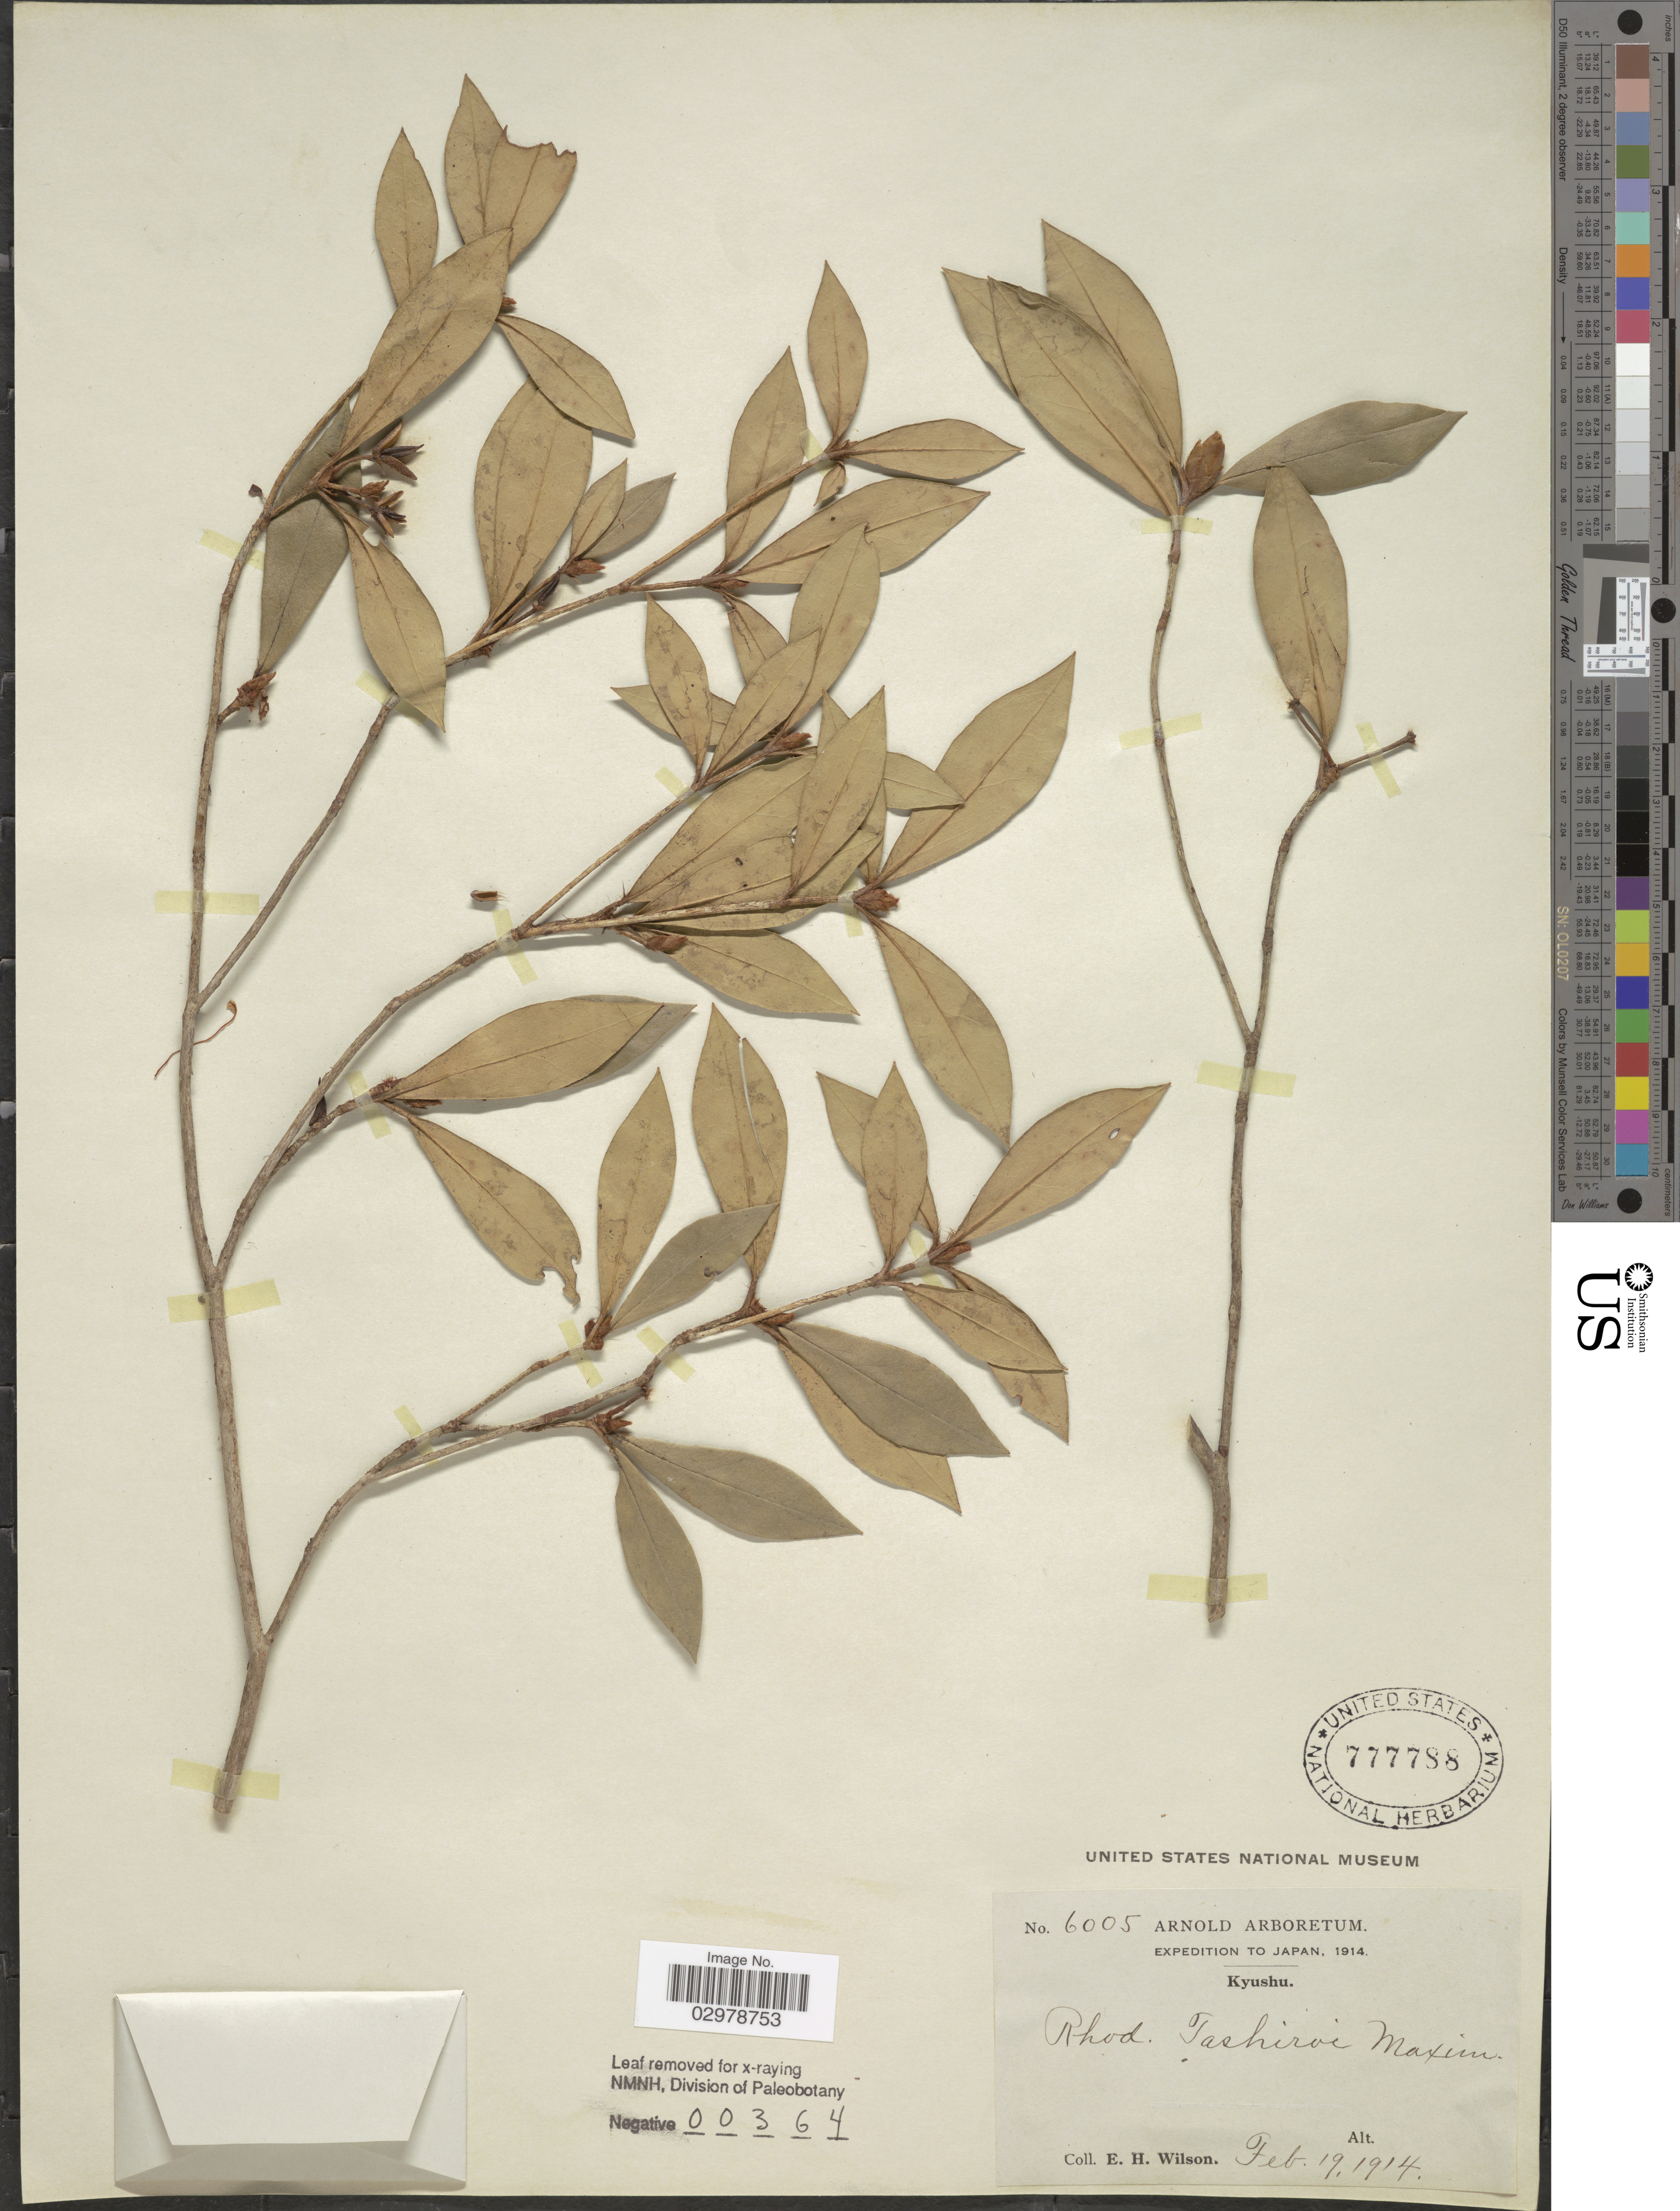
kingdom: Plantae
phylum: Tracheophyta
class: Magnoliopsida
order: Ericales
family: Ericaceae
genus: Rhododendron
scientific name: Rhododendron tashiroi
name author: Maxim.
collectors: E. Wilson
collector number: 6005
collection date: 1914-02-19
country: Japan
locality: Kyushu.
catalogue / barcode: US 777788